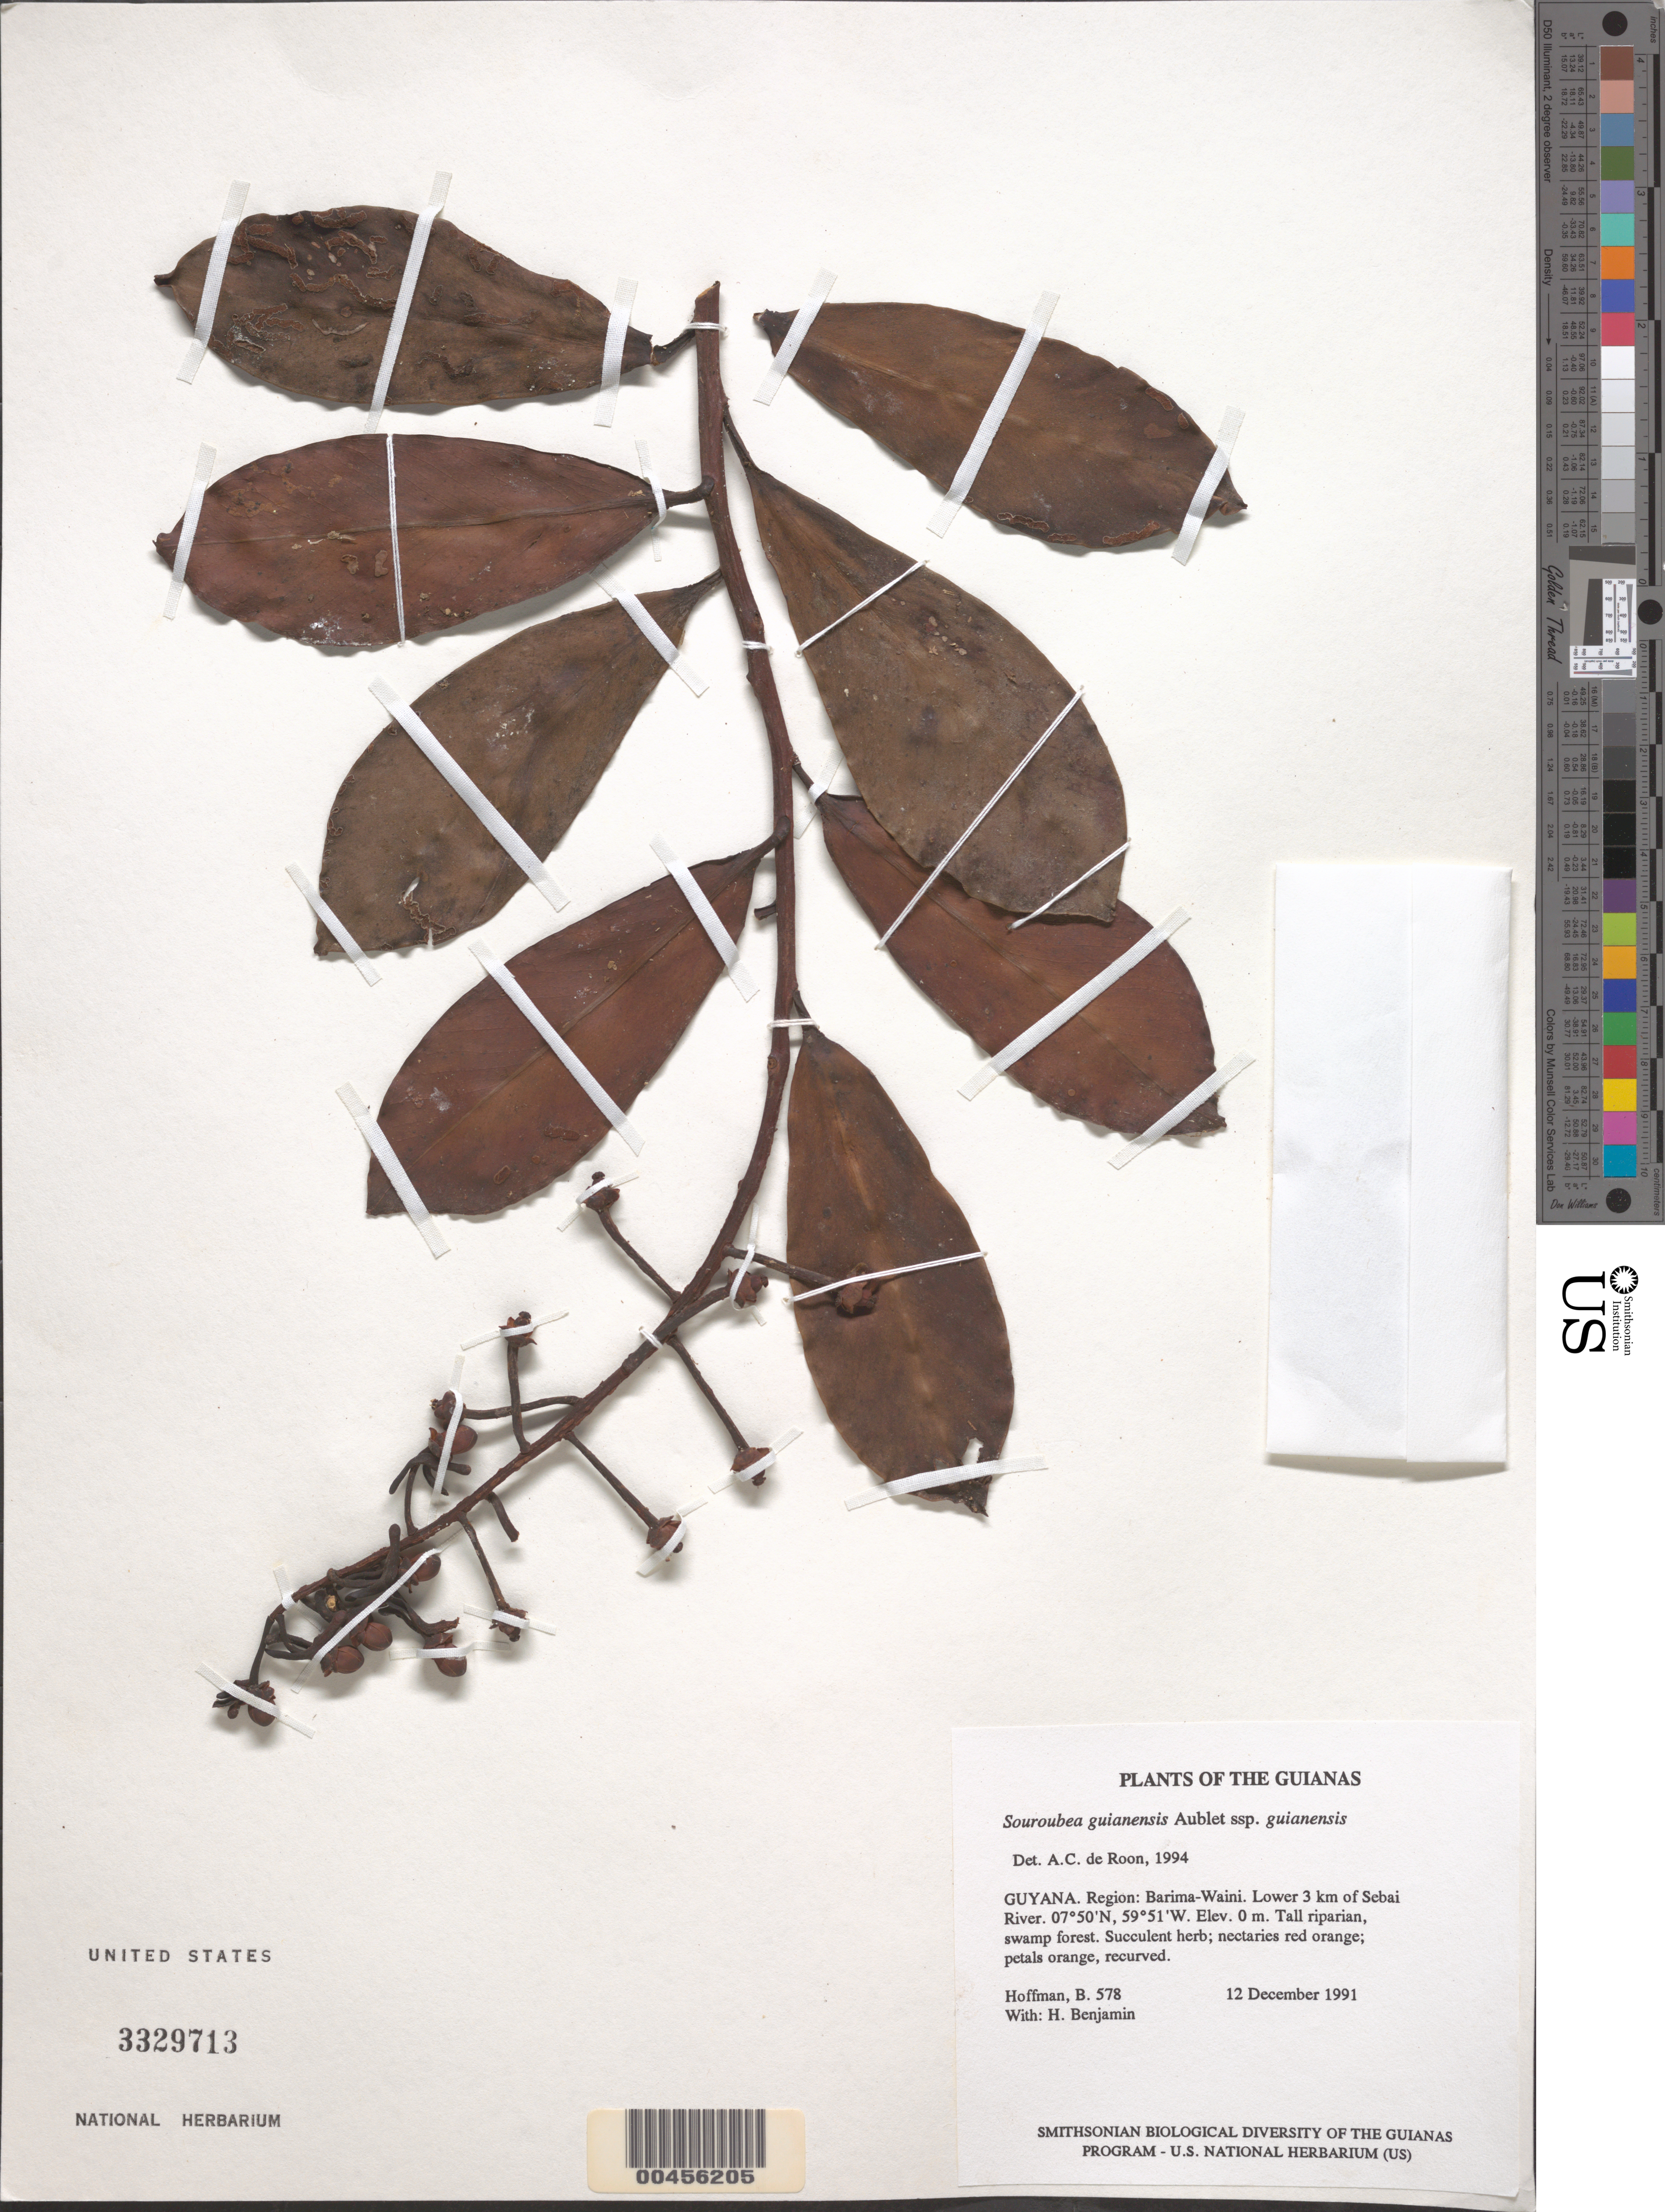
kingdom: Plantae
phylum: Tracheophyta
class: Magnoliopsida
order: Ericales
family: Marcgraviaceae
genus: Souroubea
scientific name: Souroubea guianensis subsp. guianensis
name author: Aubl.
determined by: de Roon, A. C.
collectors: B. Hoffman & H. Benjamin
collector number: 578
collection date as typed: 12 December 1991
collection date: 1991-12-12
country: Guyana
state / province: Barima-Waini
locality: Lower 3 km of Sebai River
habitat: Tall riparian, swamp forest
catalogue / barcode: US 3329713